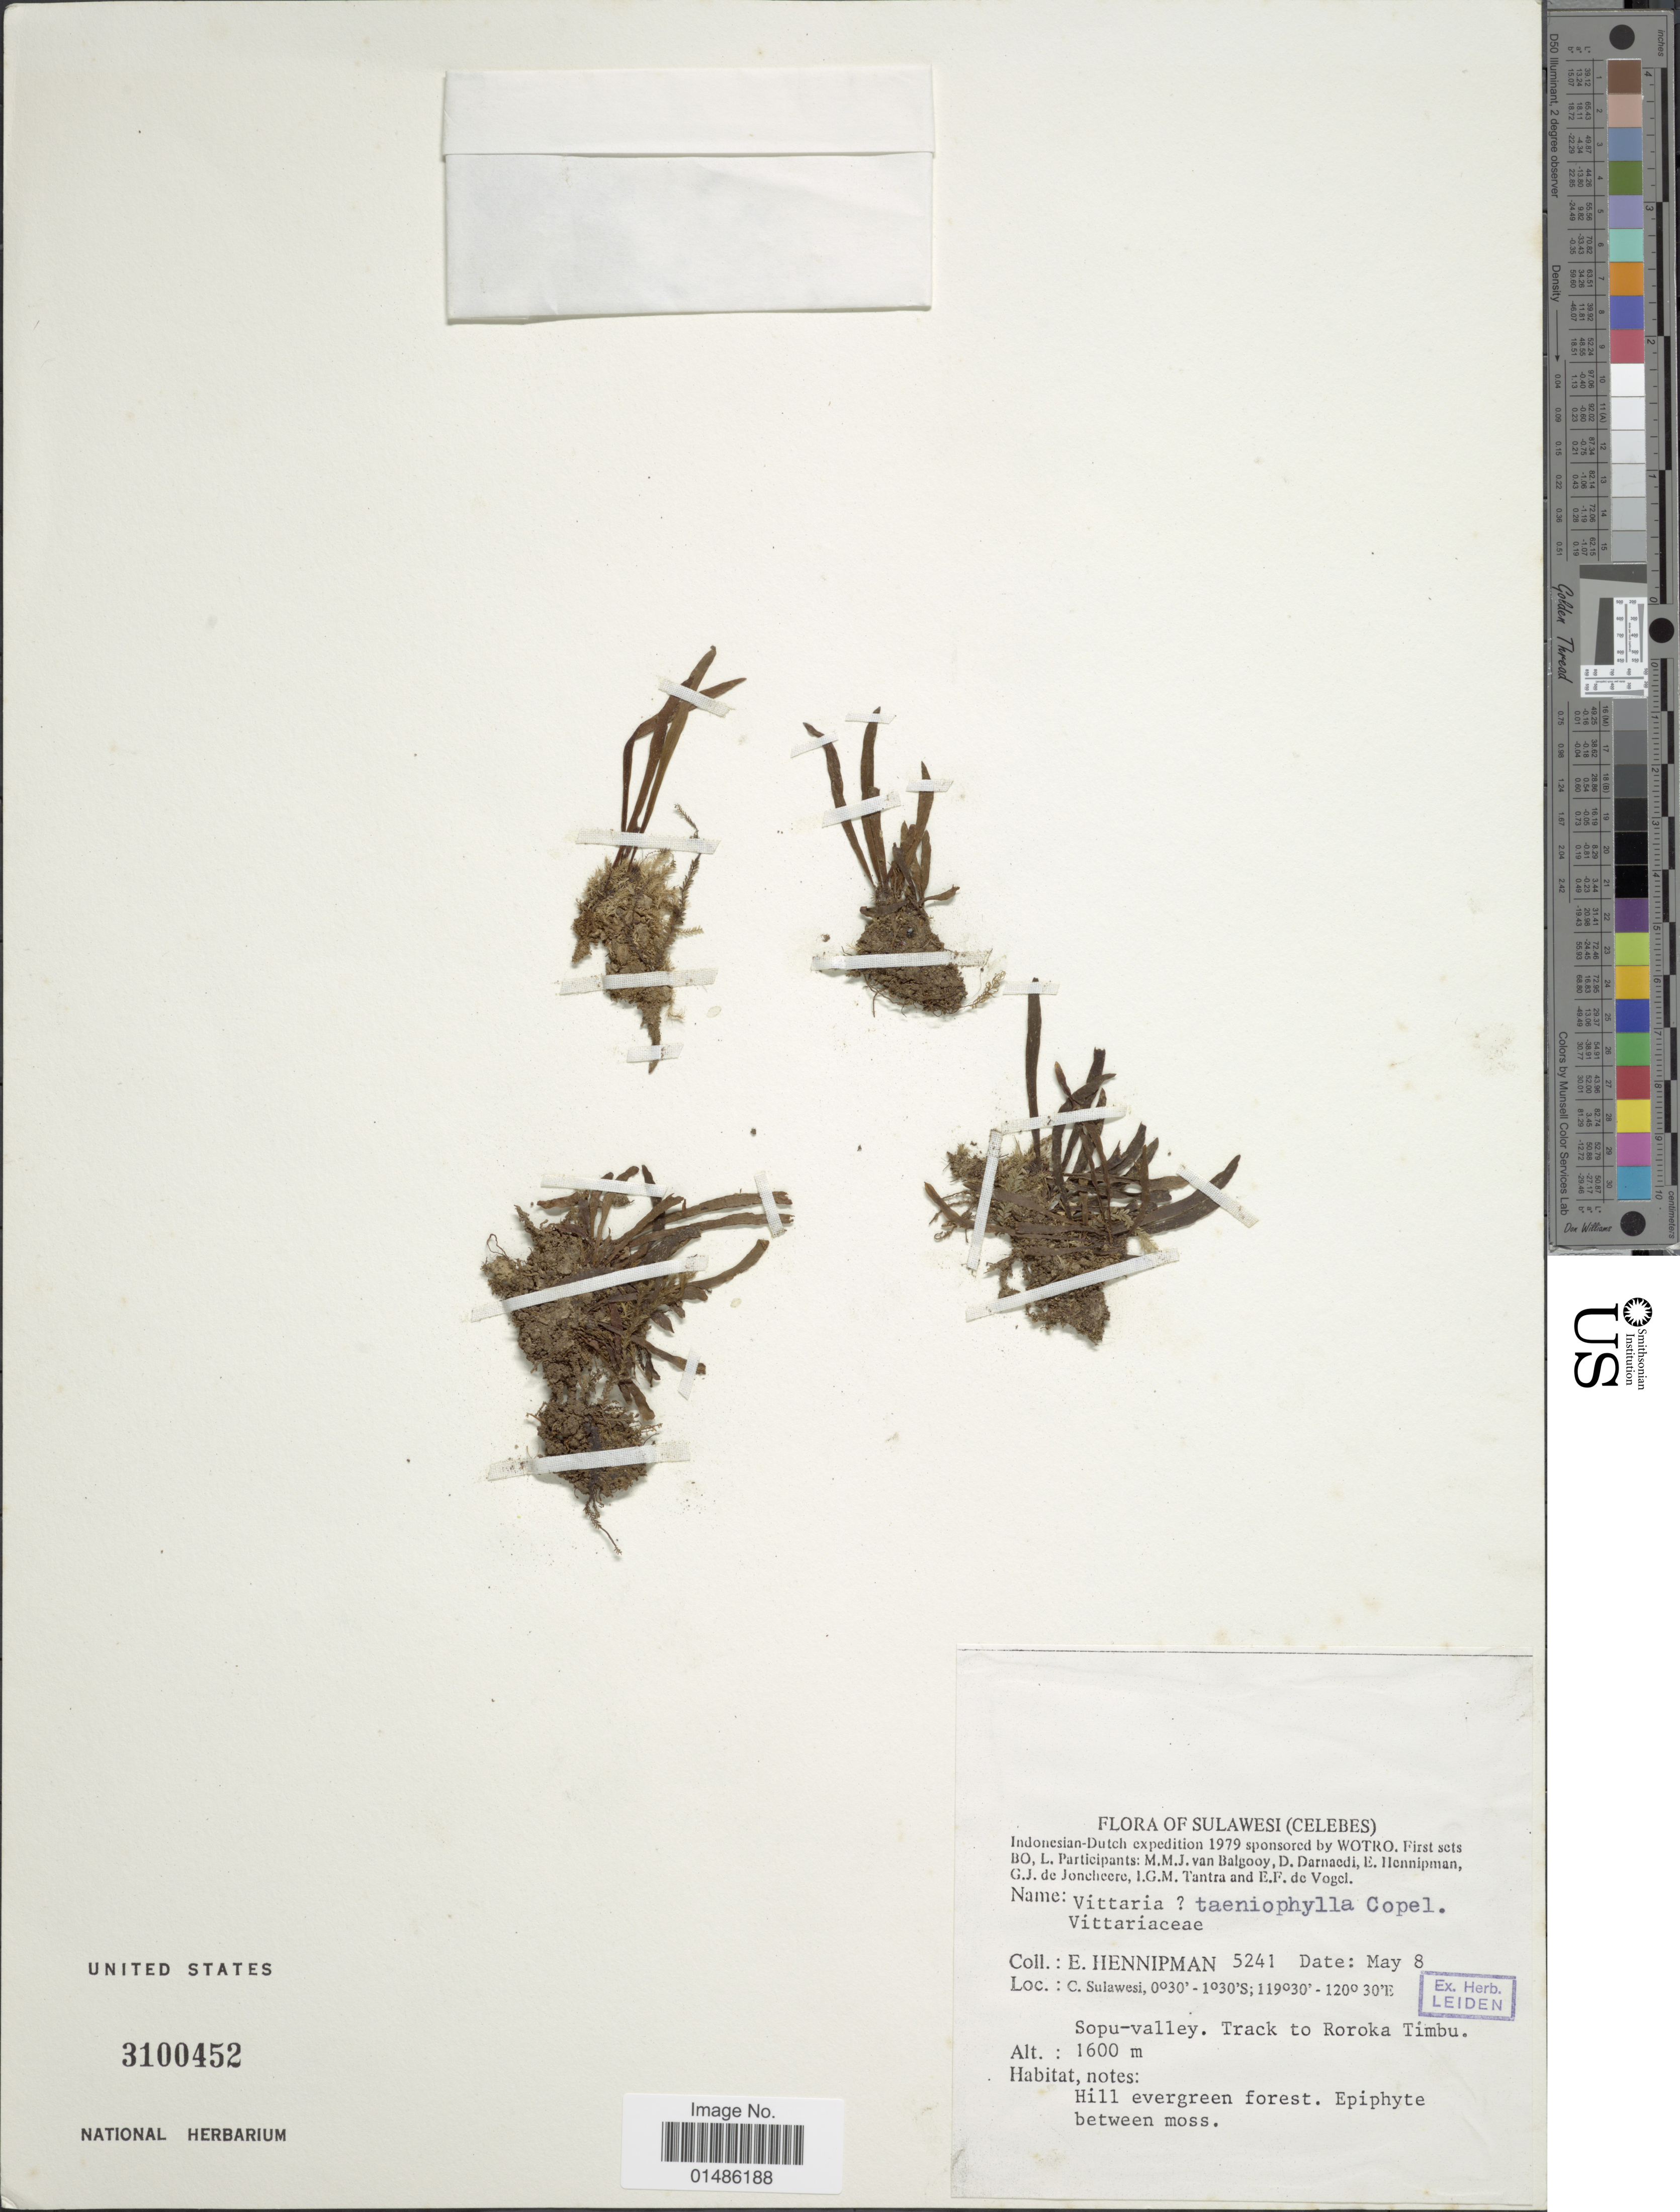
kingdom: Plantae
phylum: Tracheophyta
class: Polypodiopsida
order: Polypodiales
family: Pteridaceae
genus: Haplopteris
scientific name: Haplopteris taeniophylla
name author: (Copel.) E.H. Crane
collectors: E. Hennipman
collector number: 5241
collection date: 1979-05-08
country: Indonesia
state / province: Sulawesi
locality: Celebes. C. Sulawesi. Sopu-valley. Track to Roroka Timbu.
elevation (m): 1600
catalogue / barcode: US 3100452